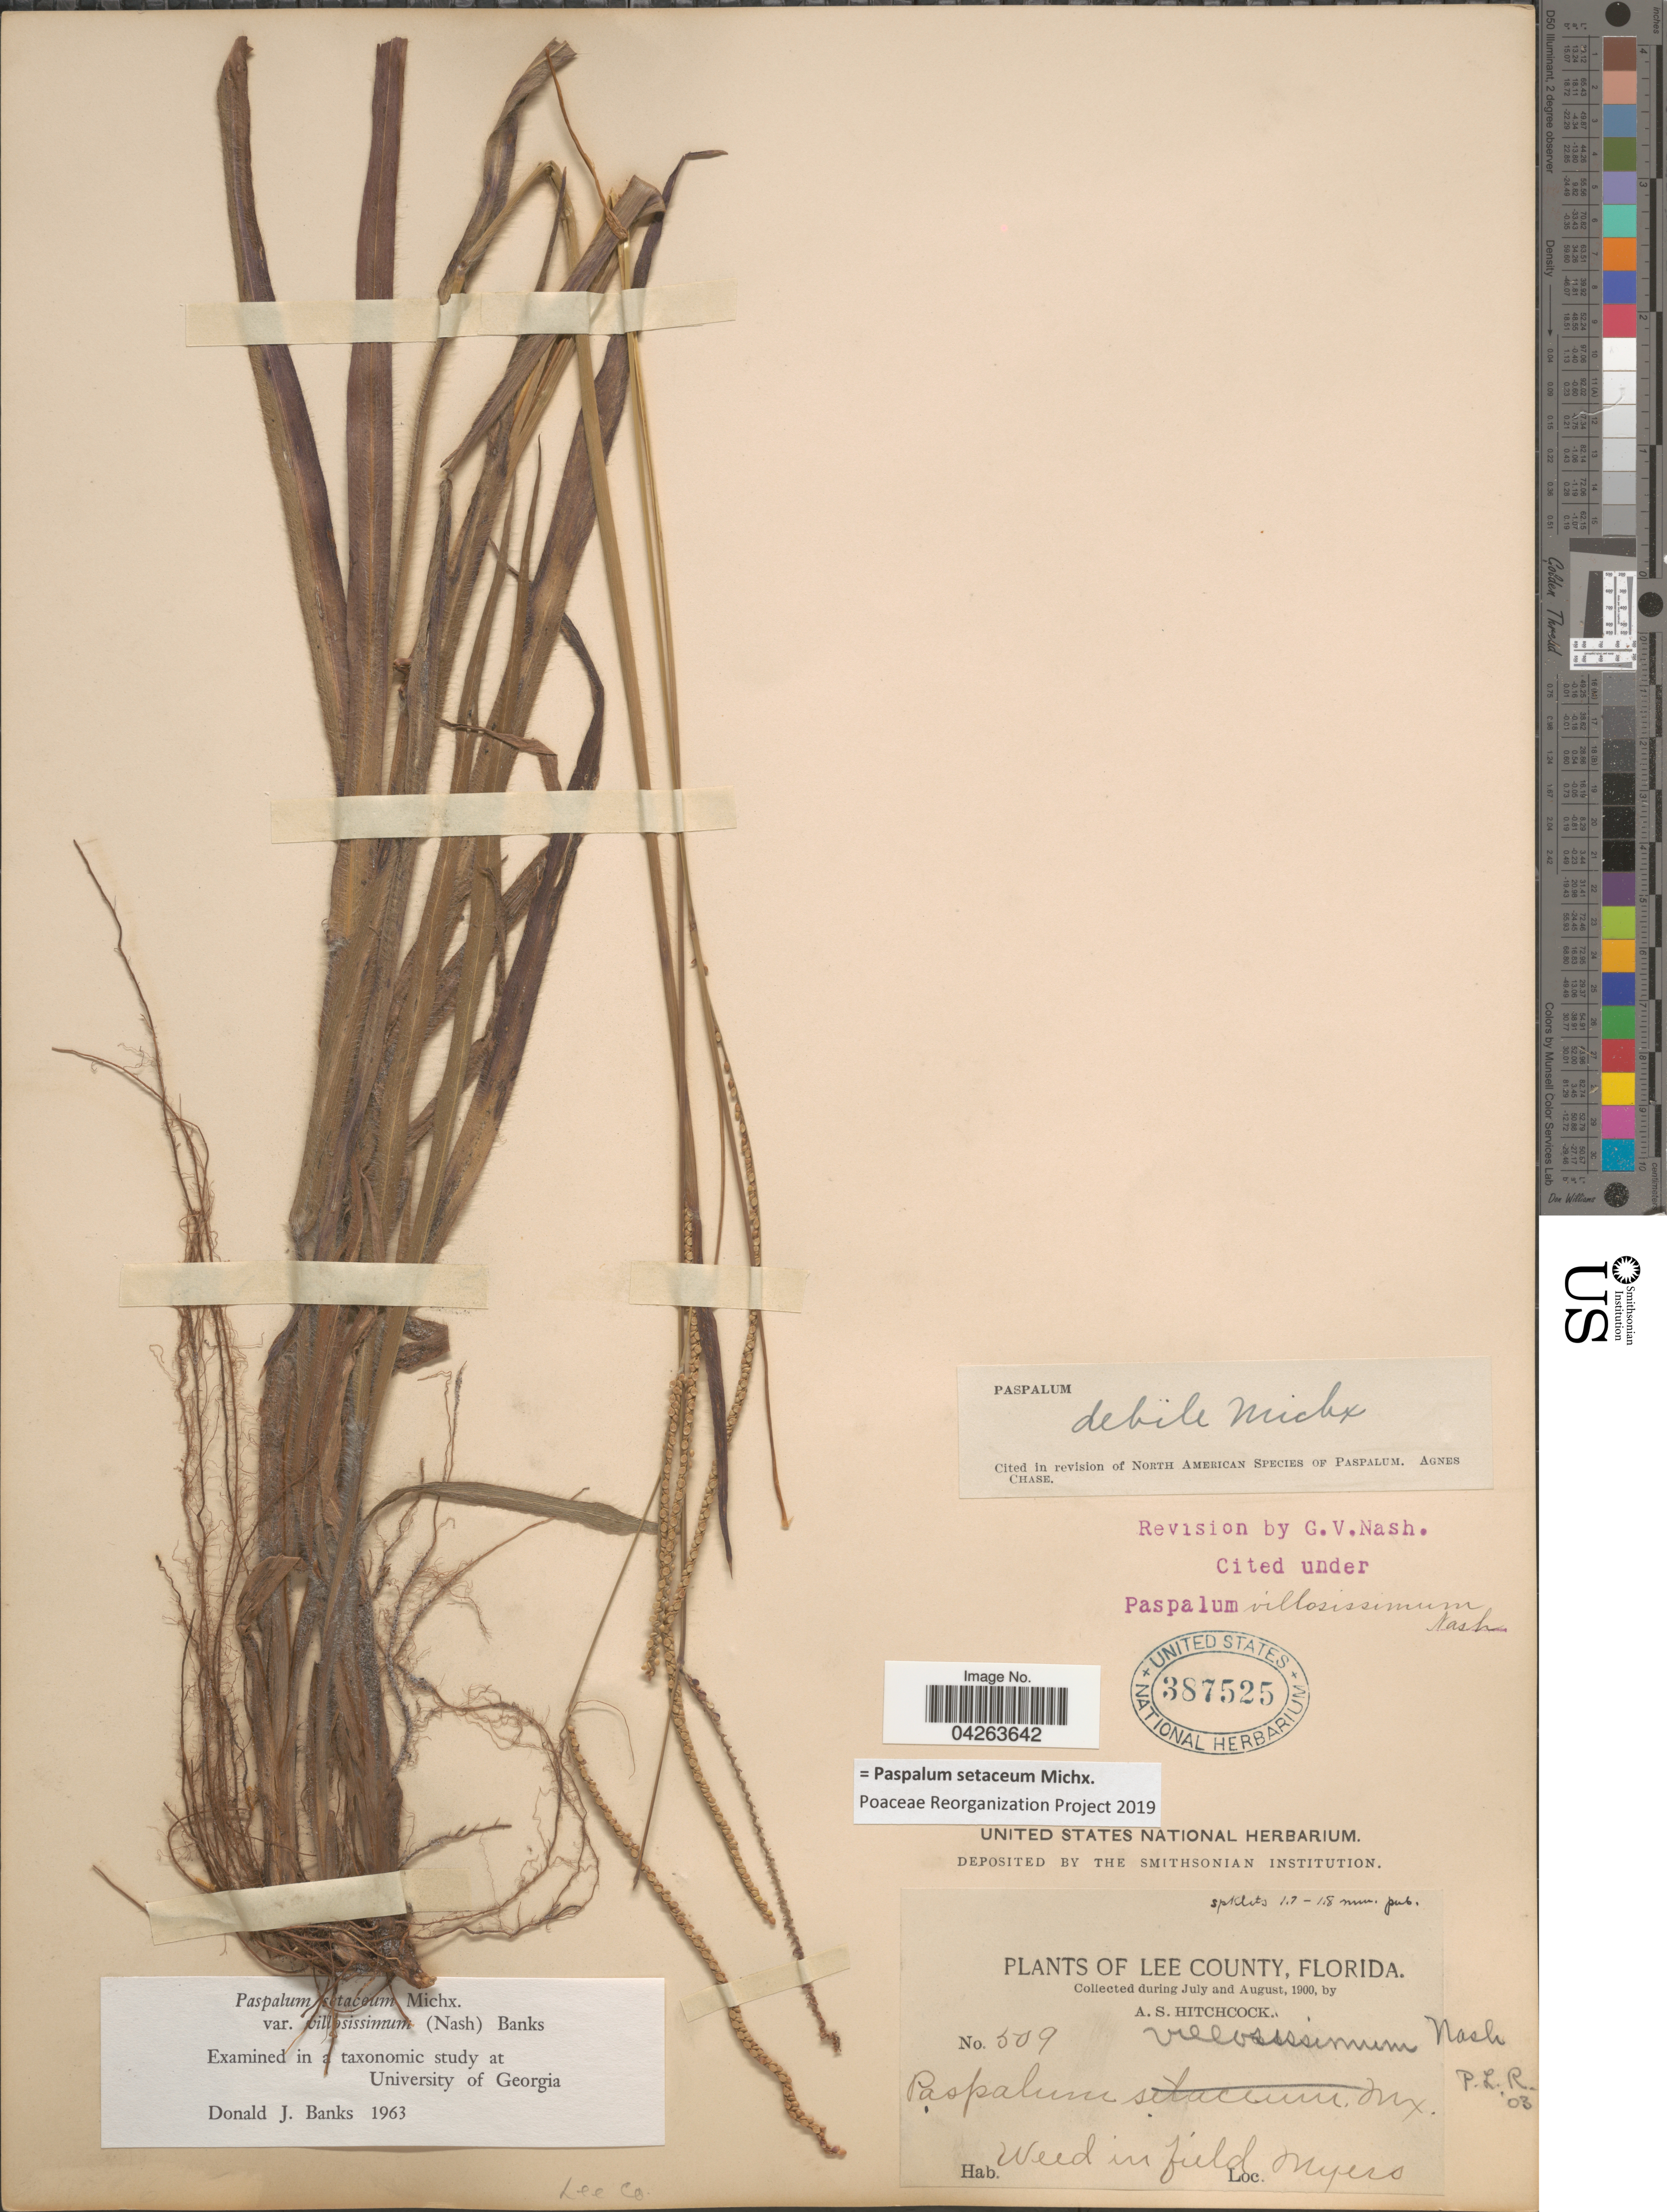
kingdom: Plantae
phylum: Tracheophyta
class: Liliopsida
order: Poales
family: Poaceae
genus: Paspalum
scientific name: Paspalum setaceum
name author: Michx.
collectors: A. S. Hitchcock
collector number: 509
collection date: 1900-07/1900-08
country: United States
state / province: Florida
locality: Lee County. Weed in field Myers. Lee Co.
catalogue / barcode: US 387525